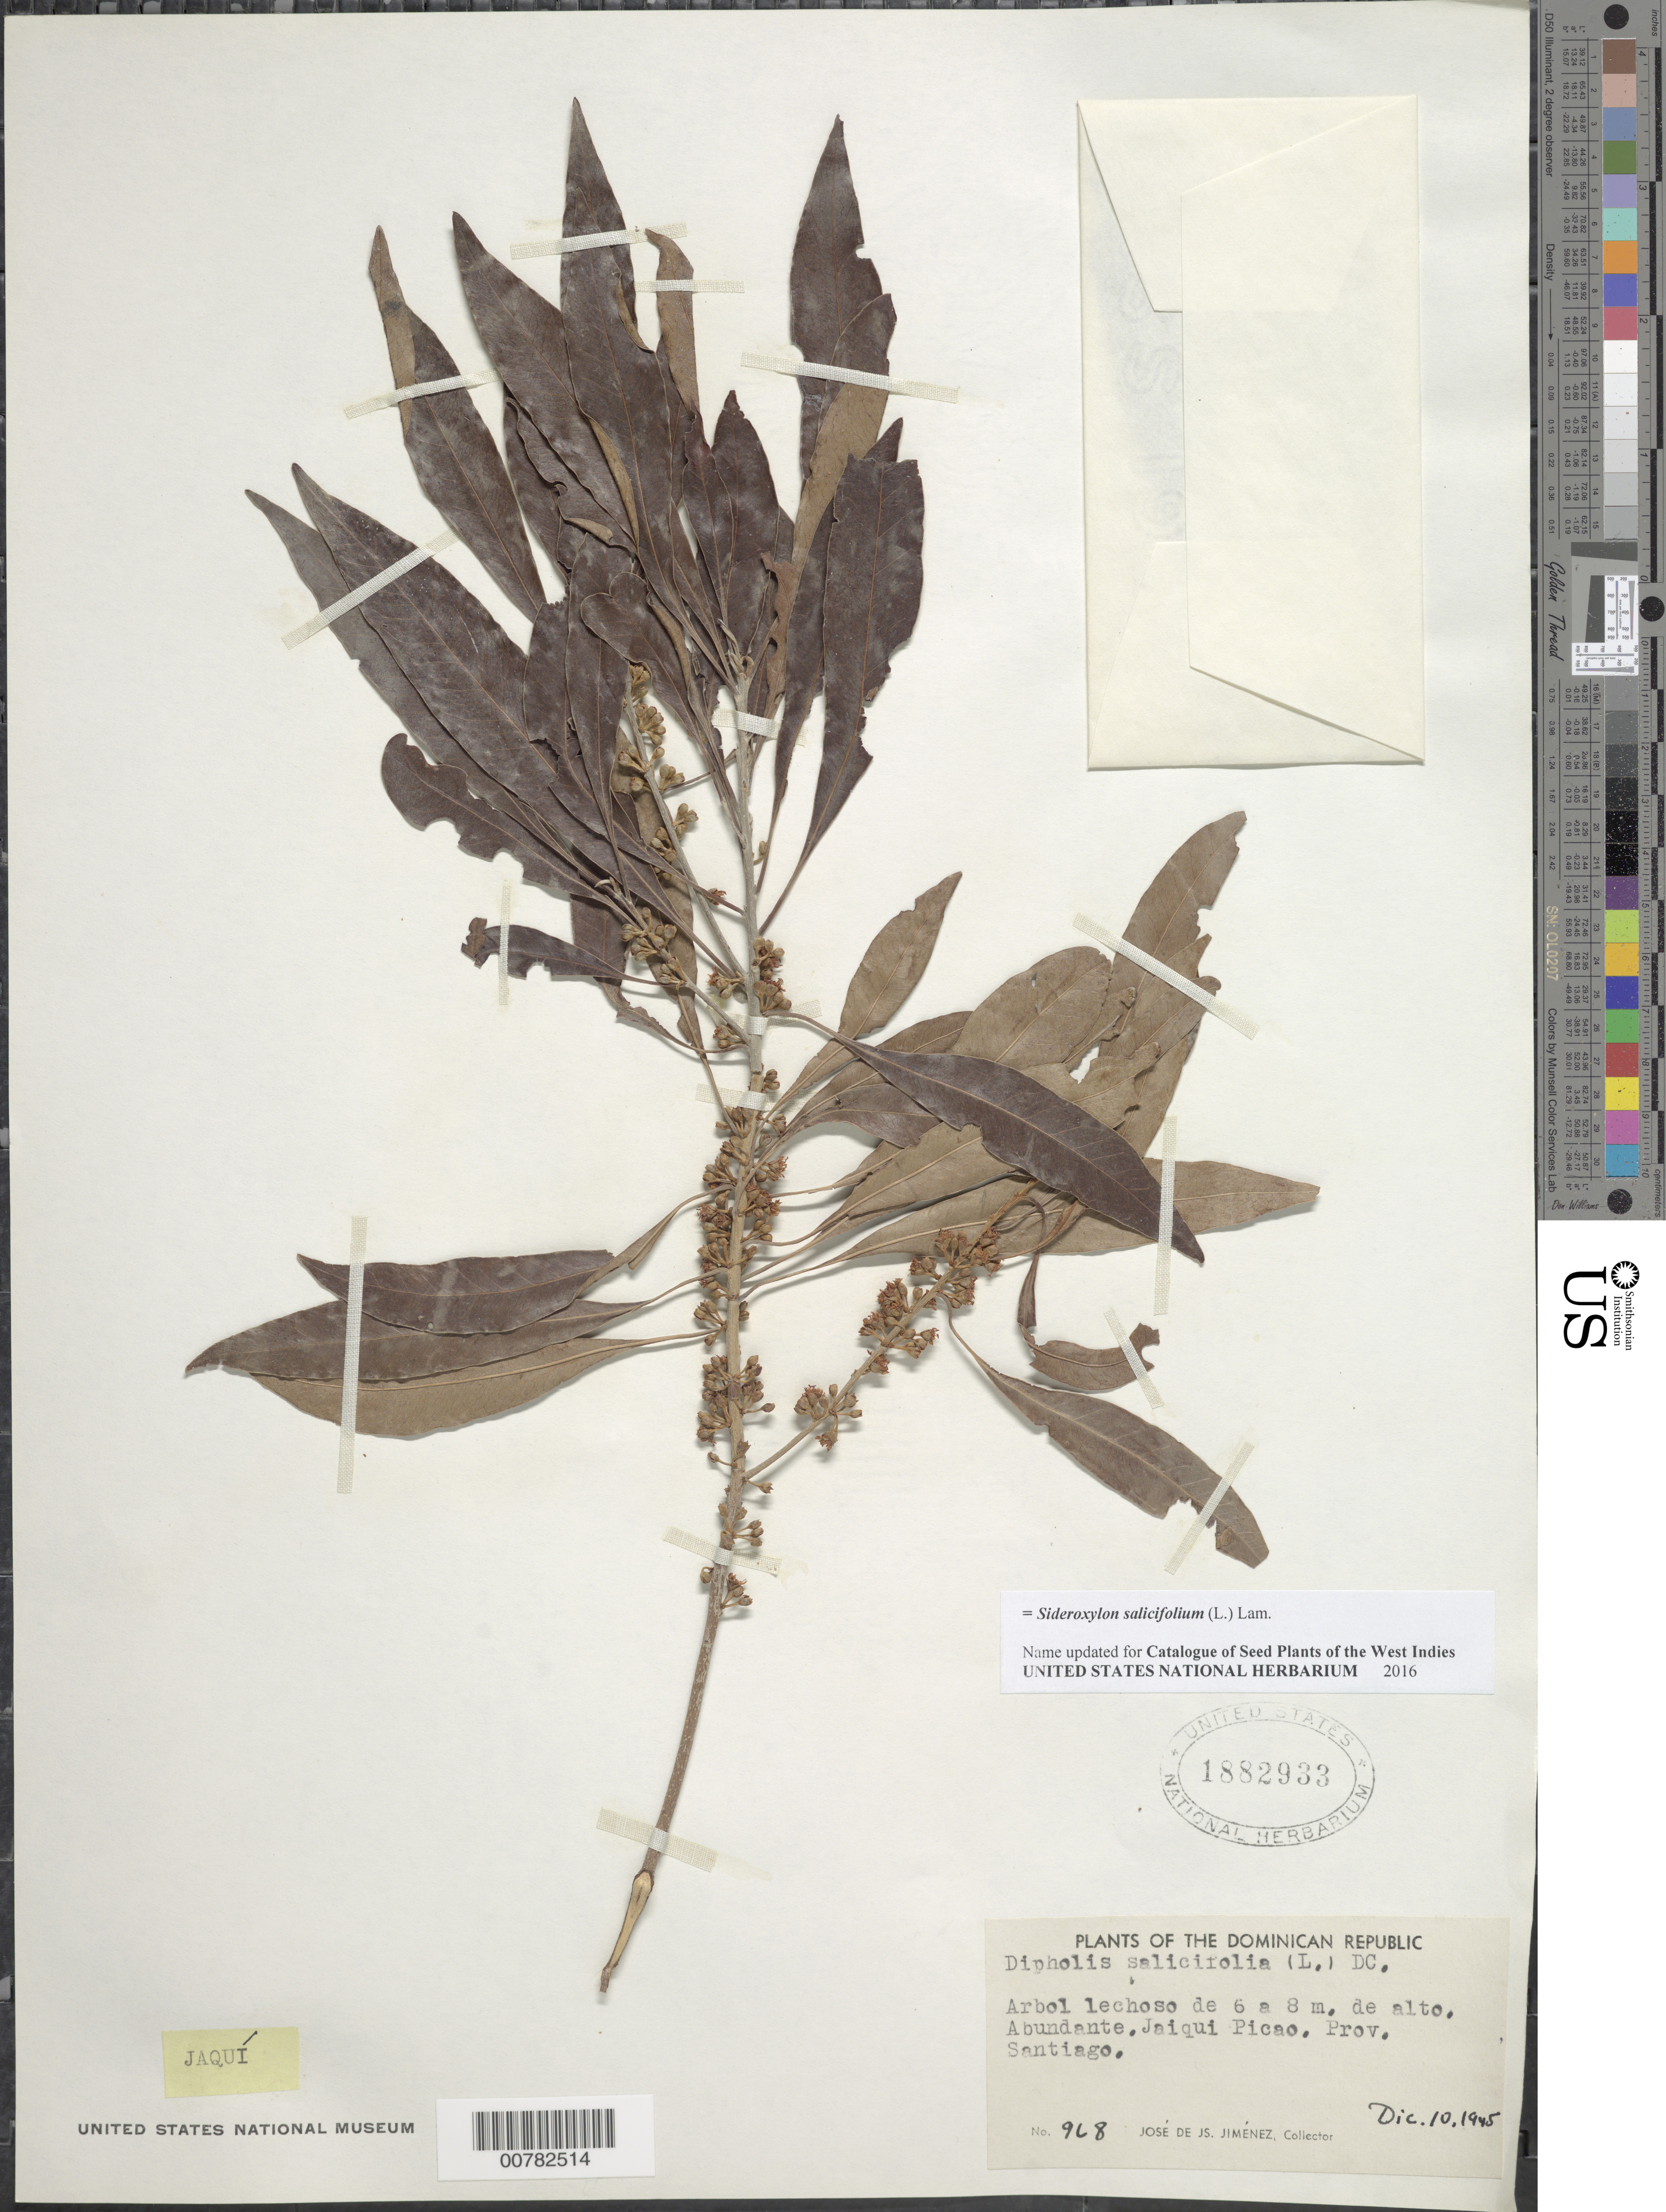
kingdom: Plantae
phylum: Tracheophyta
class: Magnoliopsida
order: Ericales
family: Sapotaceae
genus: Sideroxylon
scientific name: Sideroxylon salicifolium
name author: (L.) Lam.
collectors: J. J. Jiménez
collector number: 968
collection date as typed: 10 Dec 1945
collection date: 1945-12-10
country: Dominican Republic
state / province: Santiago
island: Hispaniola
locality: Jaiqui Picao.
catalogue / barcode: US 1882933